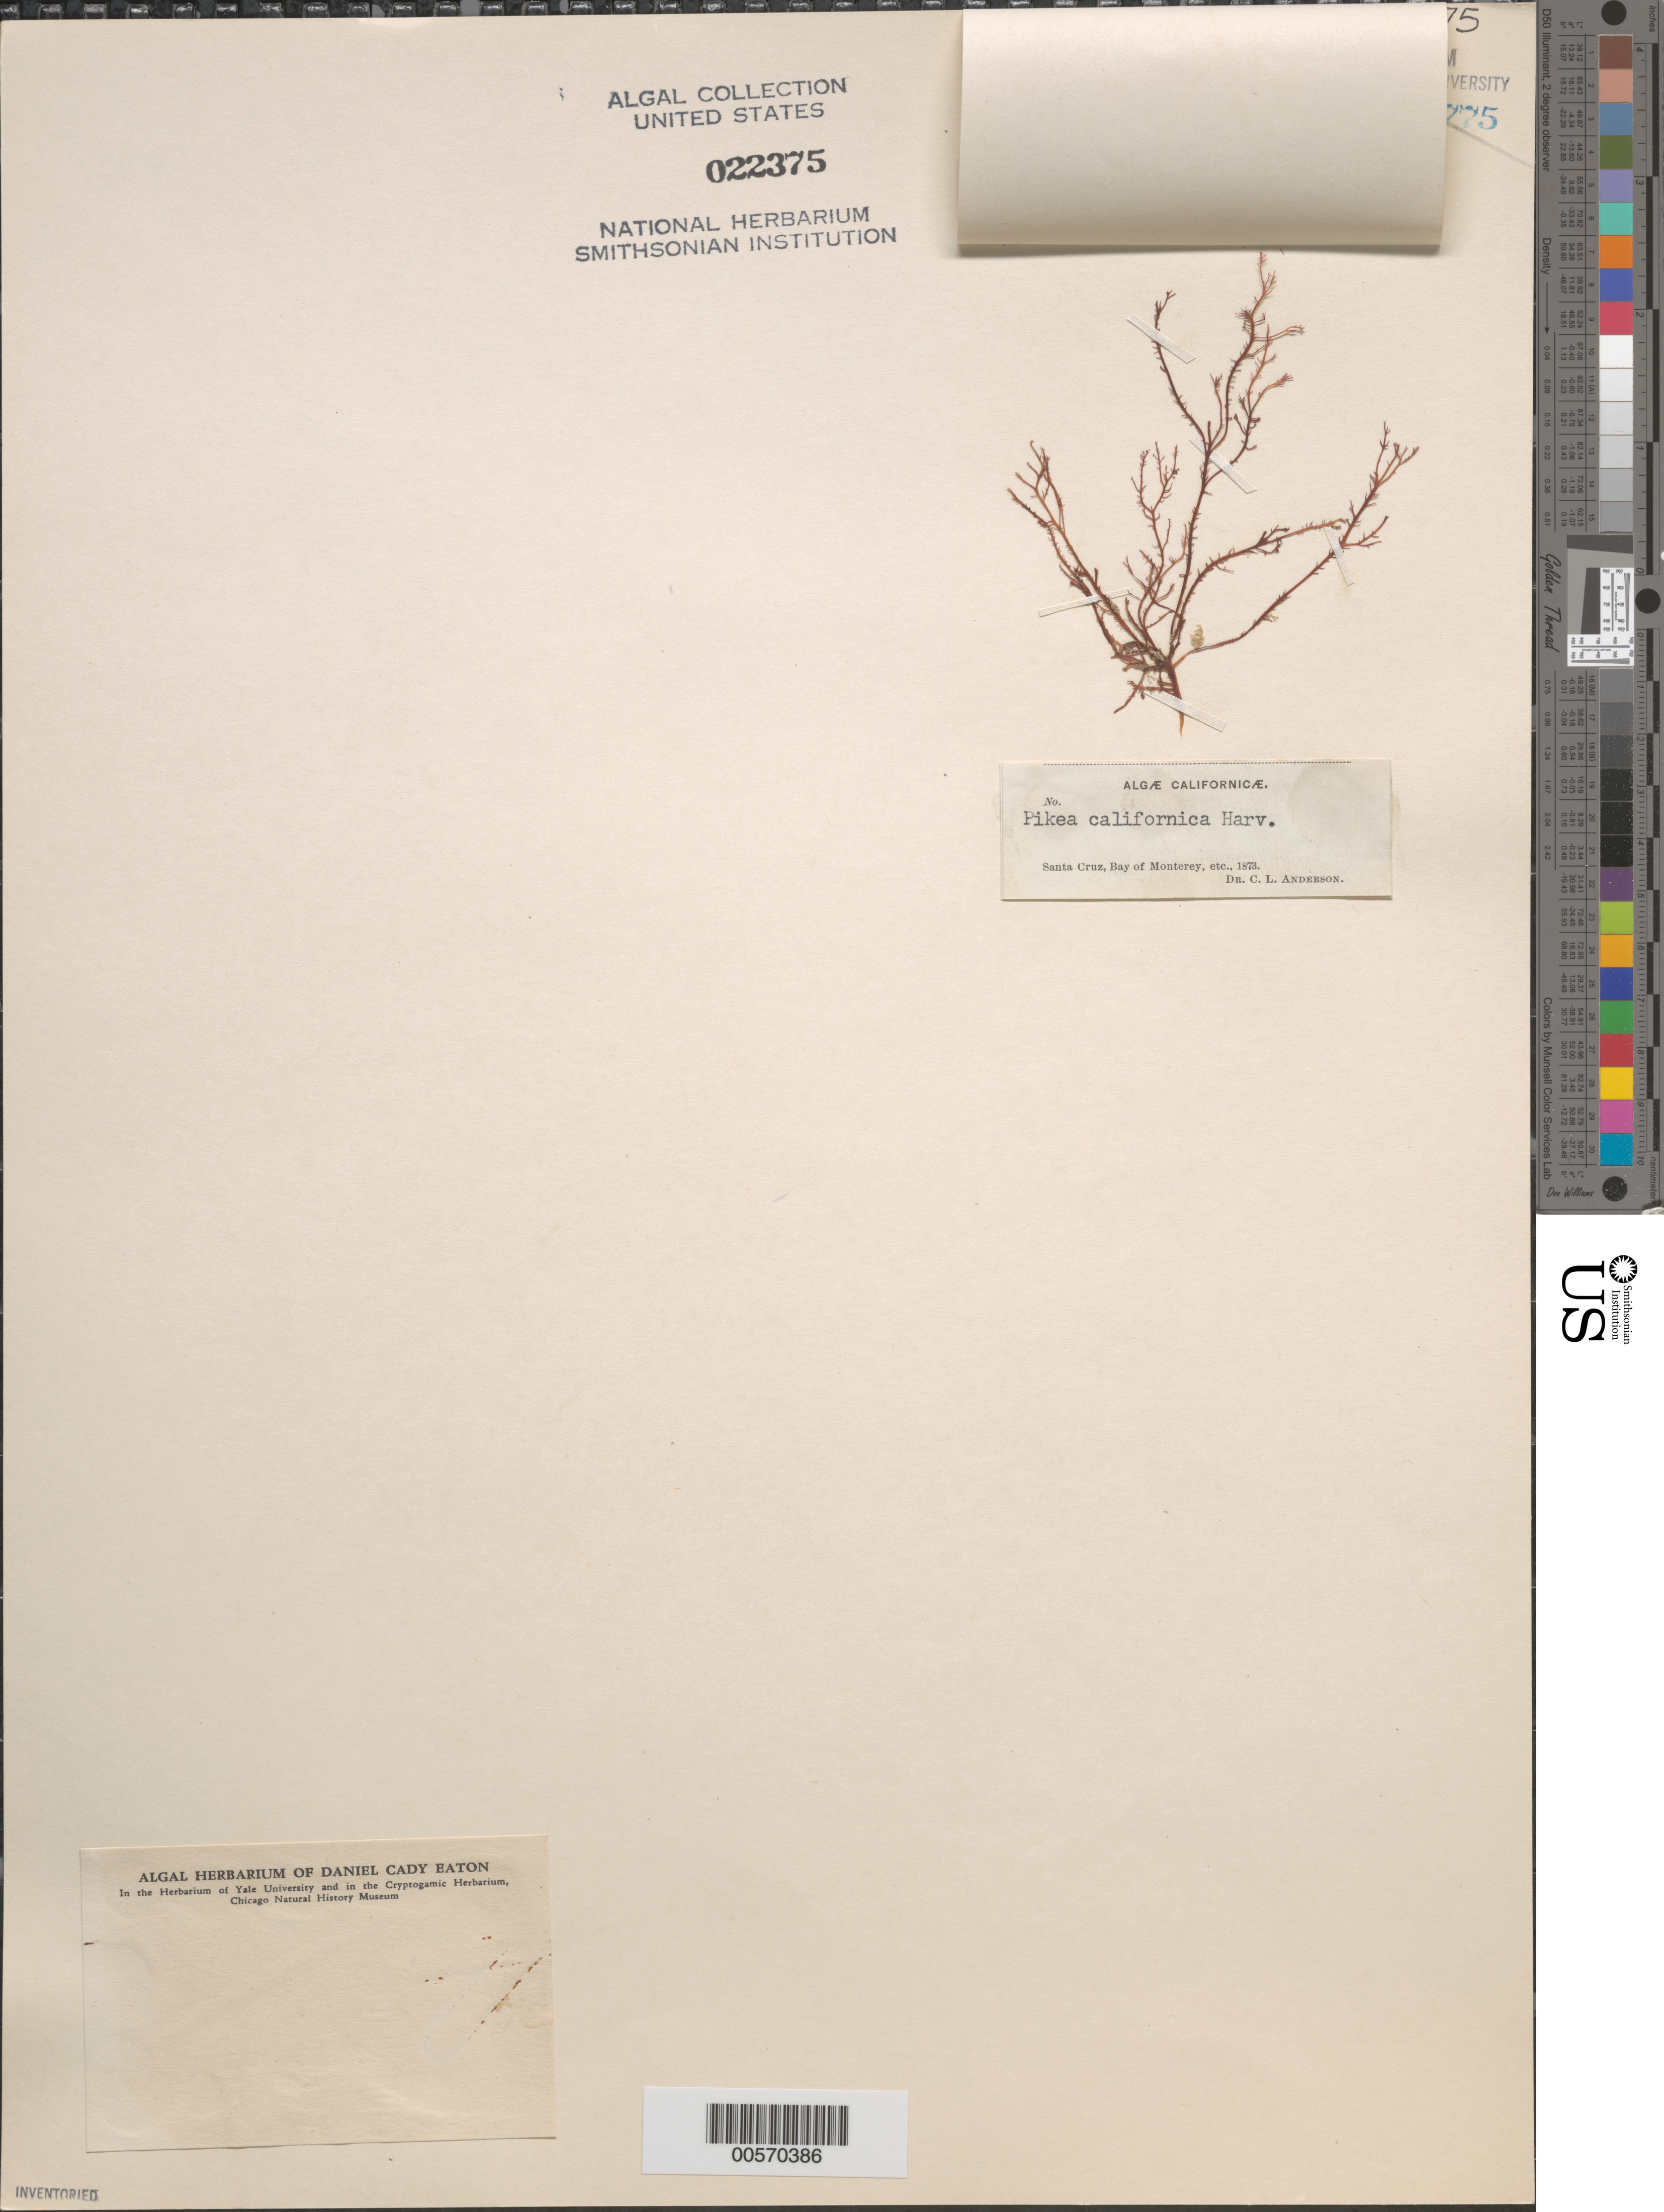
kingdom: Plantae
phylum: Rhodophyta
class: Florideophyceae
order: Gigartinales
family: Dumontiaceae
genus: Pikea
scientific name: Pikea californica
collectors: C. L. Anderson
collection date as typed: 1873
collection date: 1873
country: United States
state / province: California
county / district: Santa Cruz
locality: Santa Cruz, Monterey Bay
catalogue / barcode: US 22375